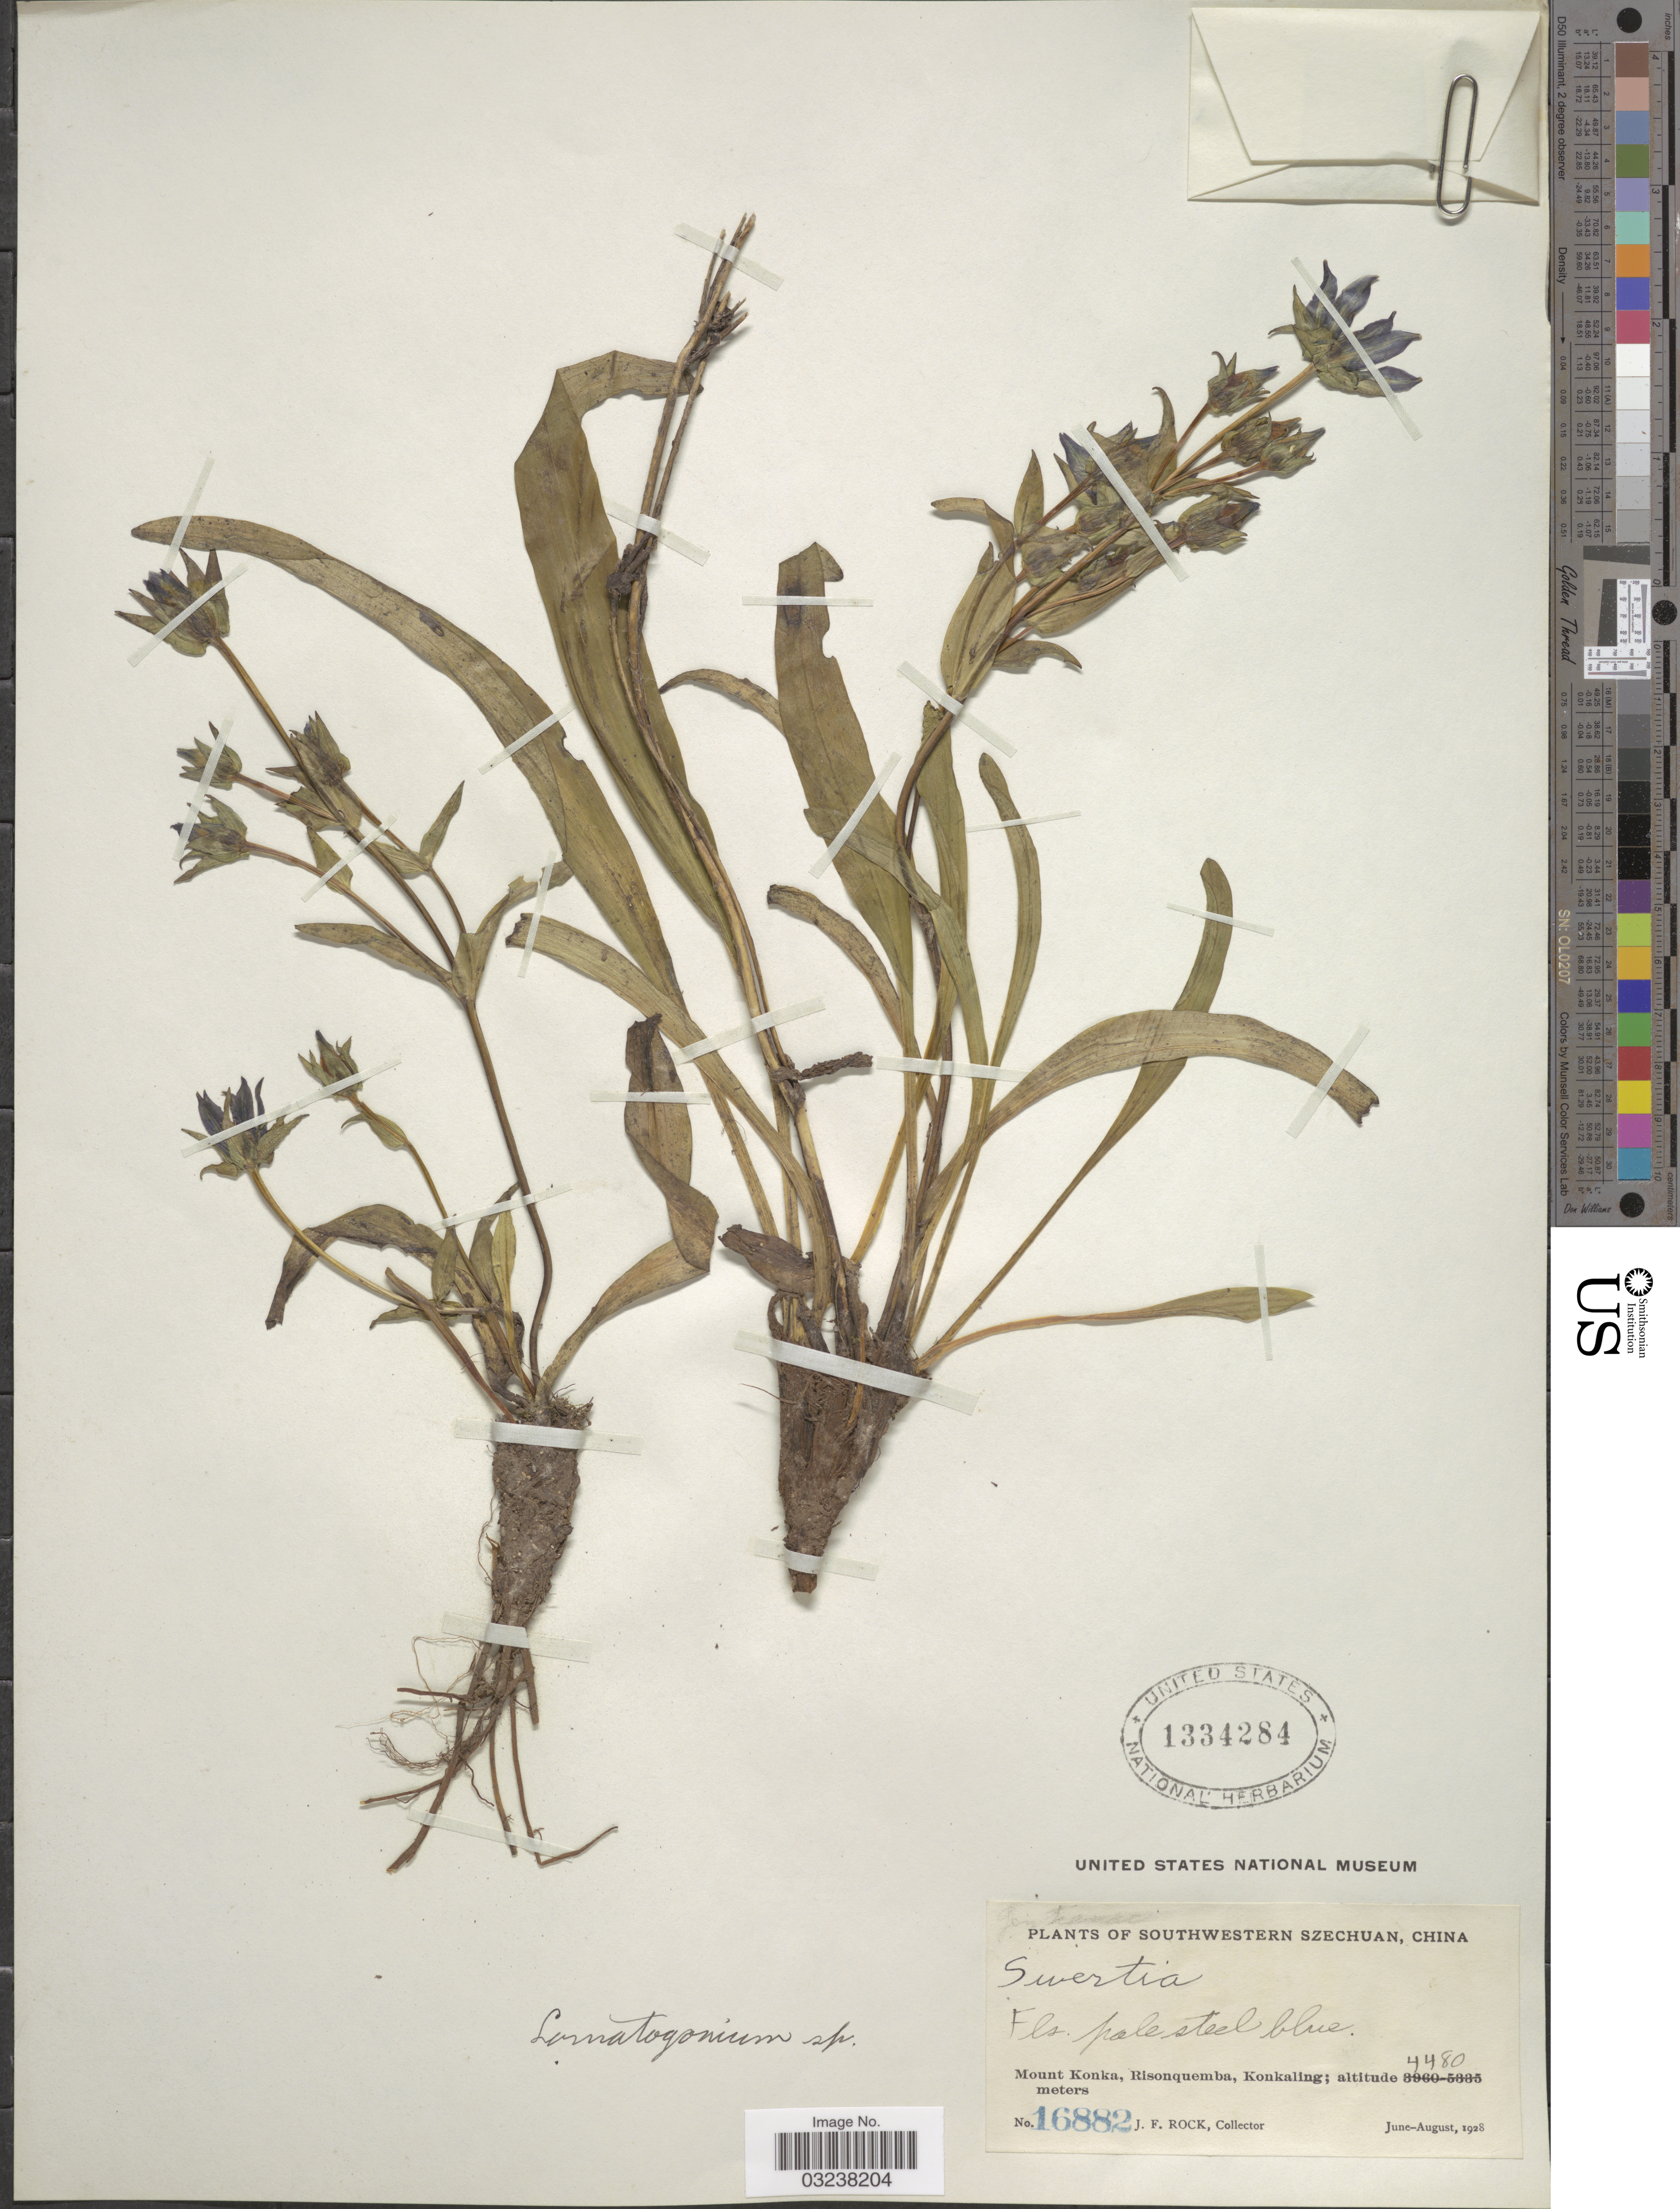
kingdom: Plantae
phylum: Tracheophyta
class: Magnoliopsida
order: Gentianales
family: Gentianaceae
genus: Lomatogonium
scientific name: Lomatogonium sp.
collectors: J. Rock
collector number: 16882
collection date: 1928-06/1928-08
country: China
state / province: Sichuan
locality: Southwestern Szechuan. Mount Konka, Risonquemba, Konkaling.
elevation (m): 4480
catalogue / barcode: US 1334284